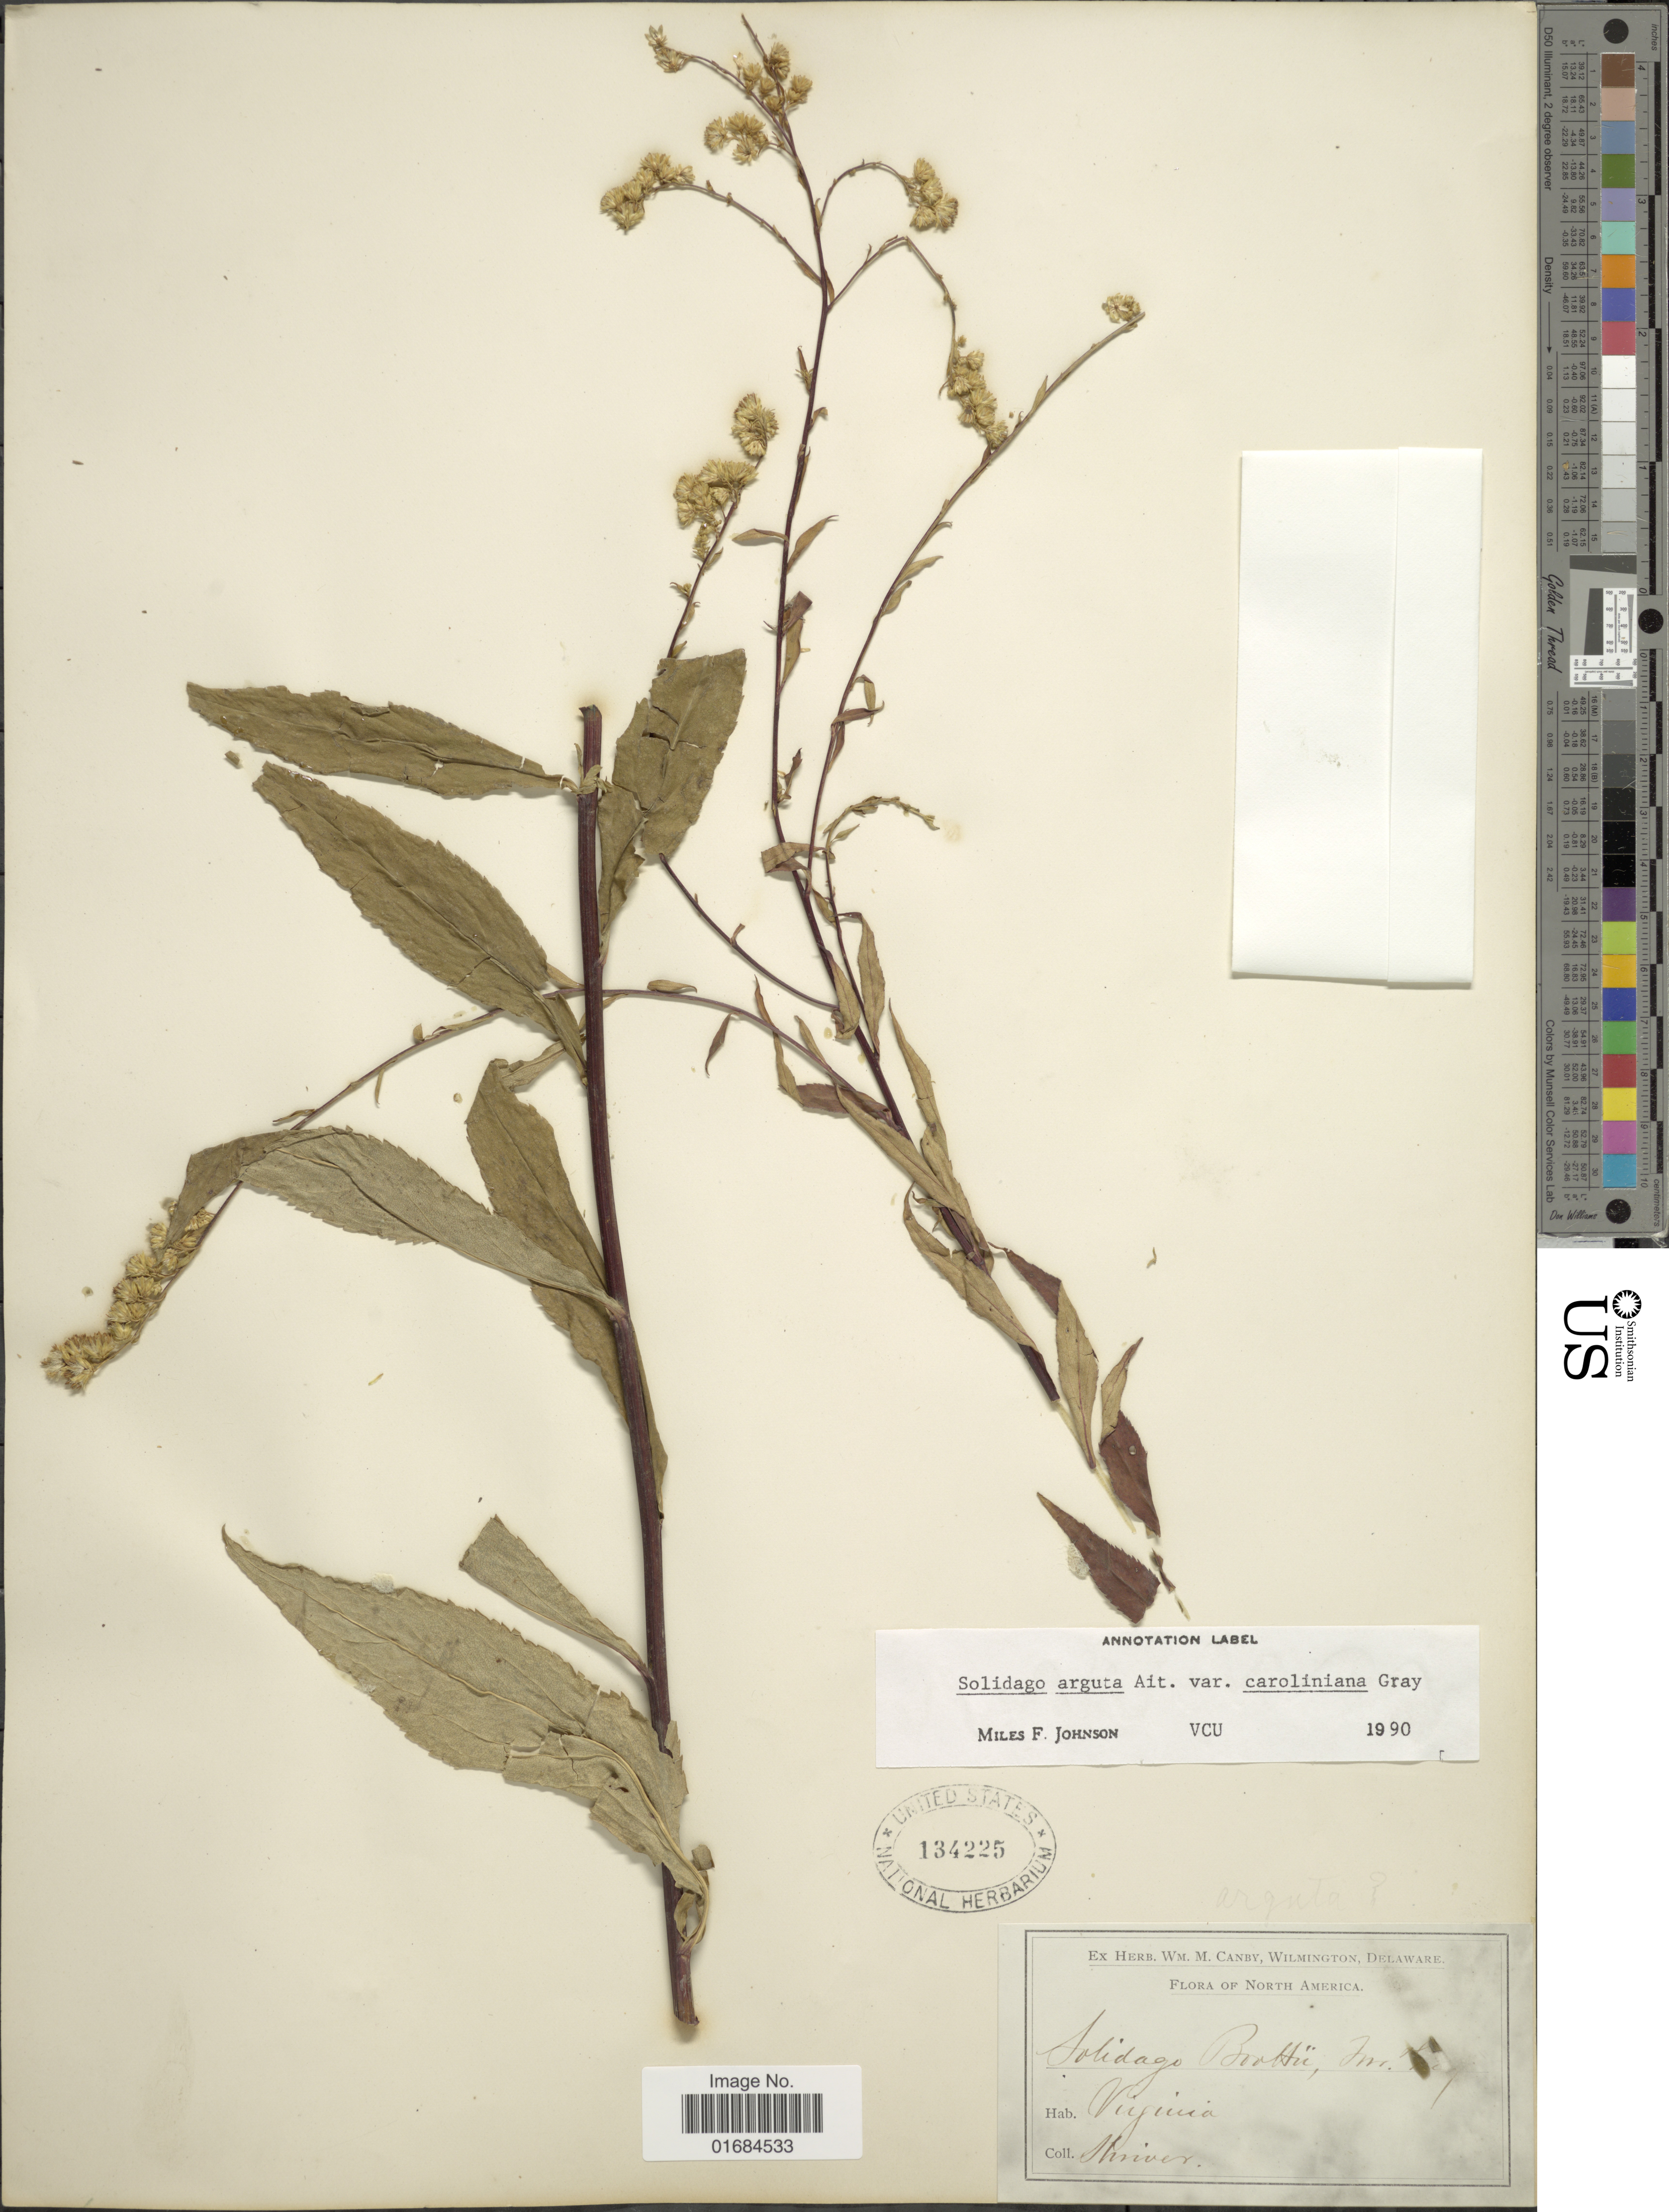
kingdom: Plantae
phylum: Tracheophyta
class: Magnoliopsida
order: Asterales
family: Asteraceae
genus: Solidago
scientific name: Solidago arguta var. caroliniana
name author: A. Gray & et al.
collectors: Shriver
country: United States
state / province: Virginia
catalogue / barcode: US 134225